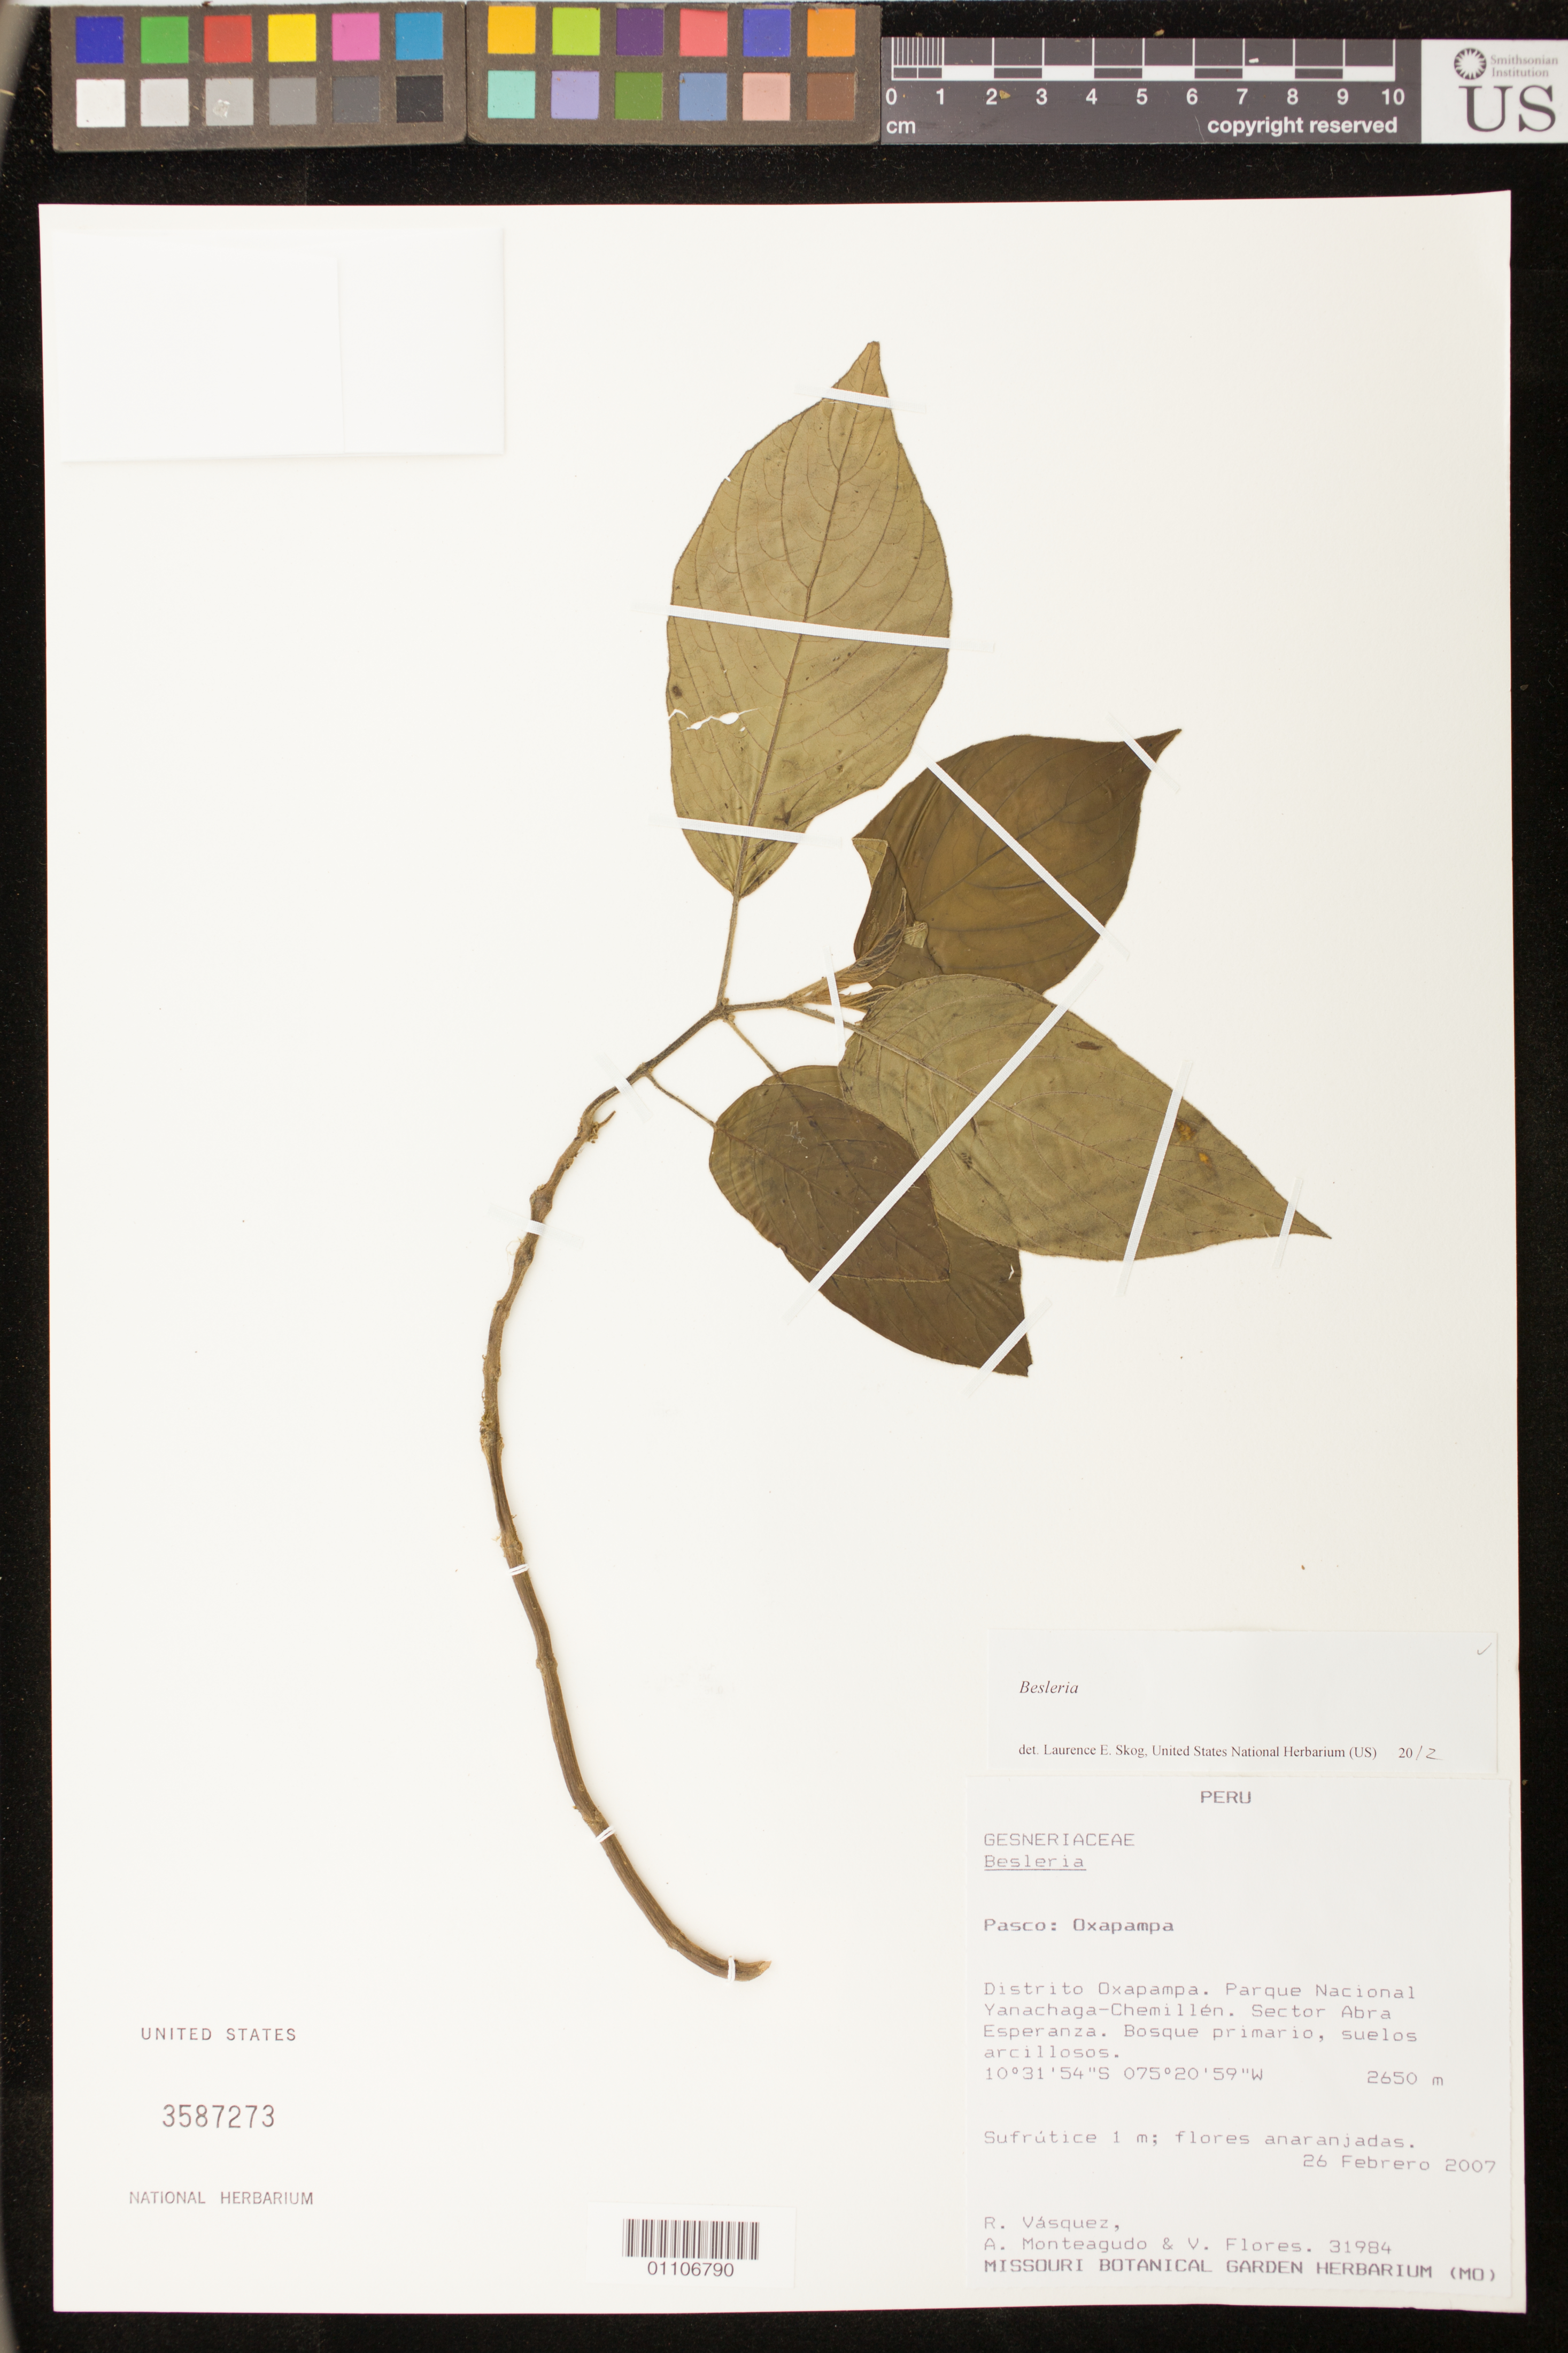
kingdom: Plantae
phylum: Tracheophyta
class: Magnoliopsida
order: Lamiales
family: Gesneriaceae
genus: Besleria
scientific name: Besleria sp.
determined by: Skog, Laurence E.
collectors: R. Vásquez M., A. Monteagudo & V. Flores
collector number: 31984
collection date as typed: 26 Feb 2007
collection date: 2007-02-26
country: Peru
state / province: Pasco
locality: Oxapampa: Distrito Huancabamba. Parque Nacional Yanachaga-Chemillen, Sector Abra Esperanza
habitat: Bosque primario, suelos arcillosos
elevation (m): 2650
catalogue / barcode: US 3587273